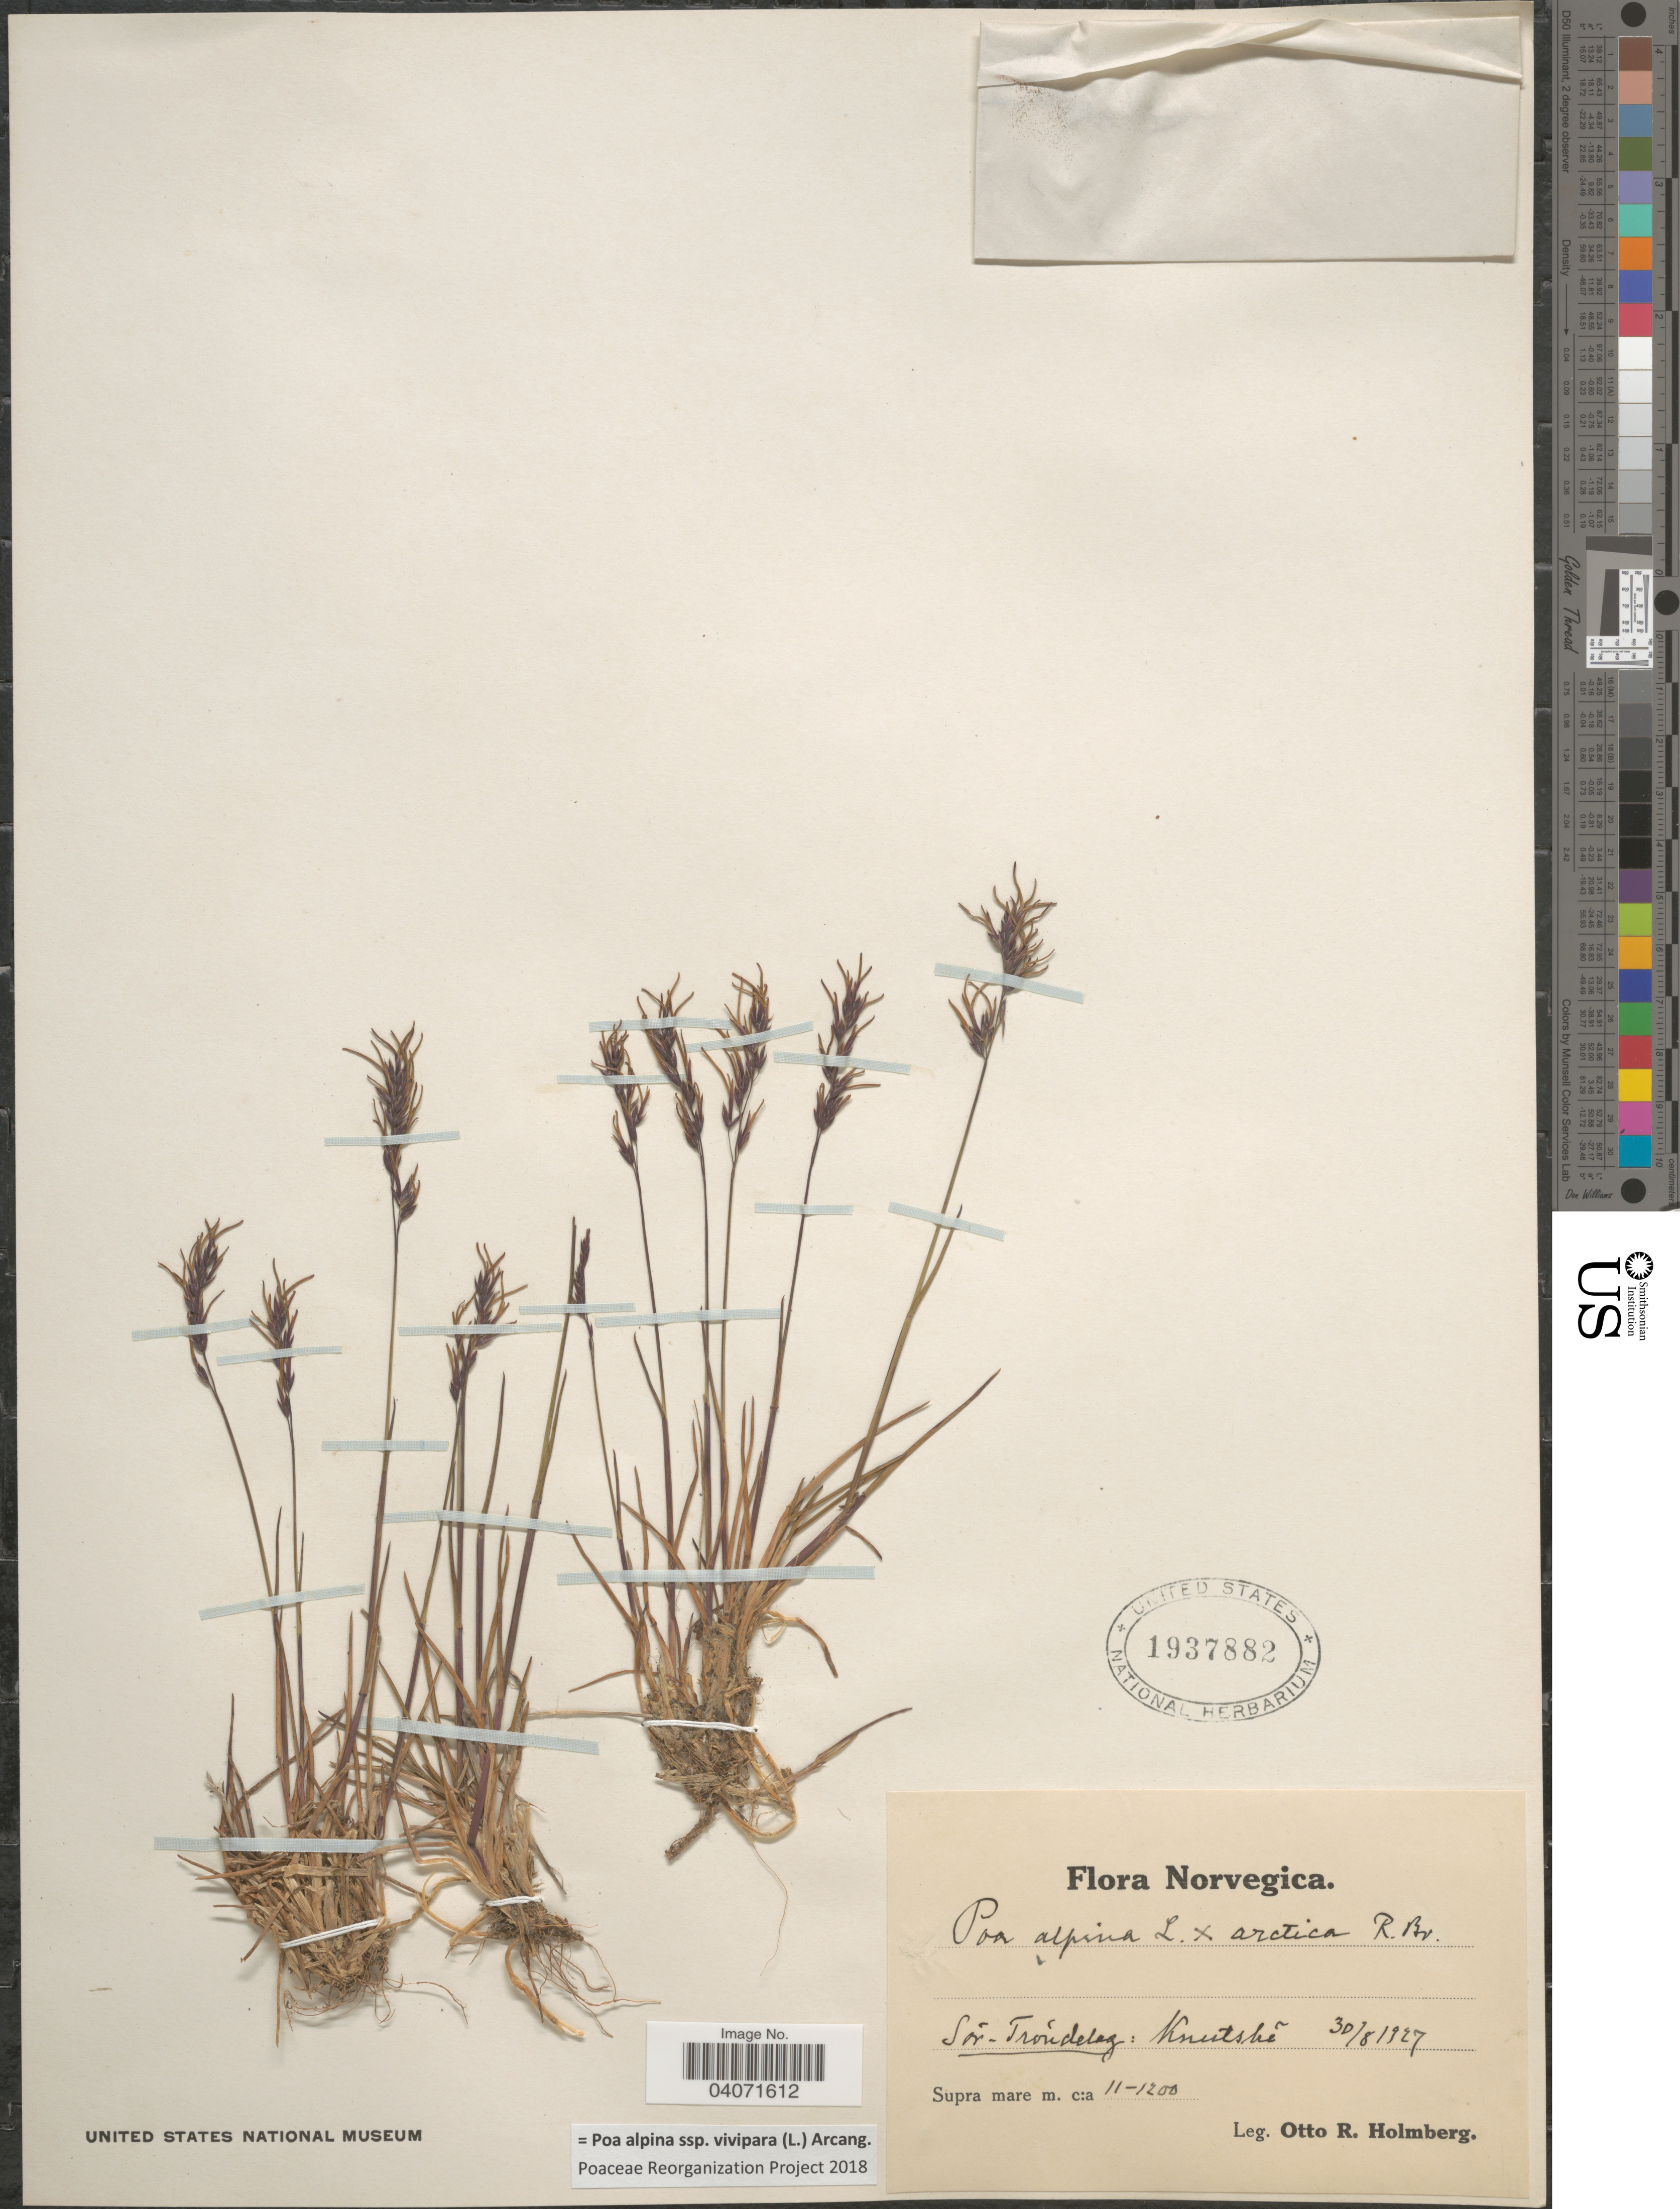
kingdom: Plantae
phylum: Tracheophyta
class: Liliopsida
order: Poales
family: Poaceae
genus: Poa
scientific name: Poa alpina subsp. vivipara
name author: (L.) Arcang.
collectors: O. Holmberg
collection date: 1927-08-30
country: Norway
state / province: Trøndelag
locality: Knutshé.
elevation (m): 1100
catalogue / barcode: US 1937882